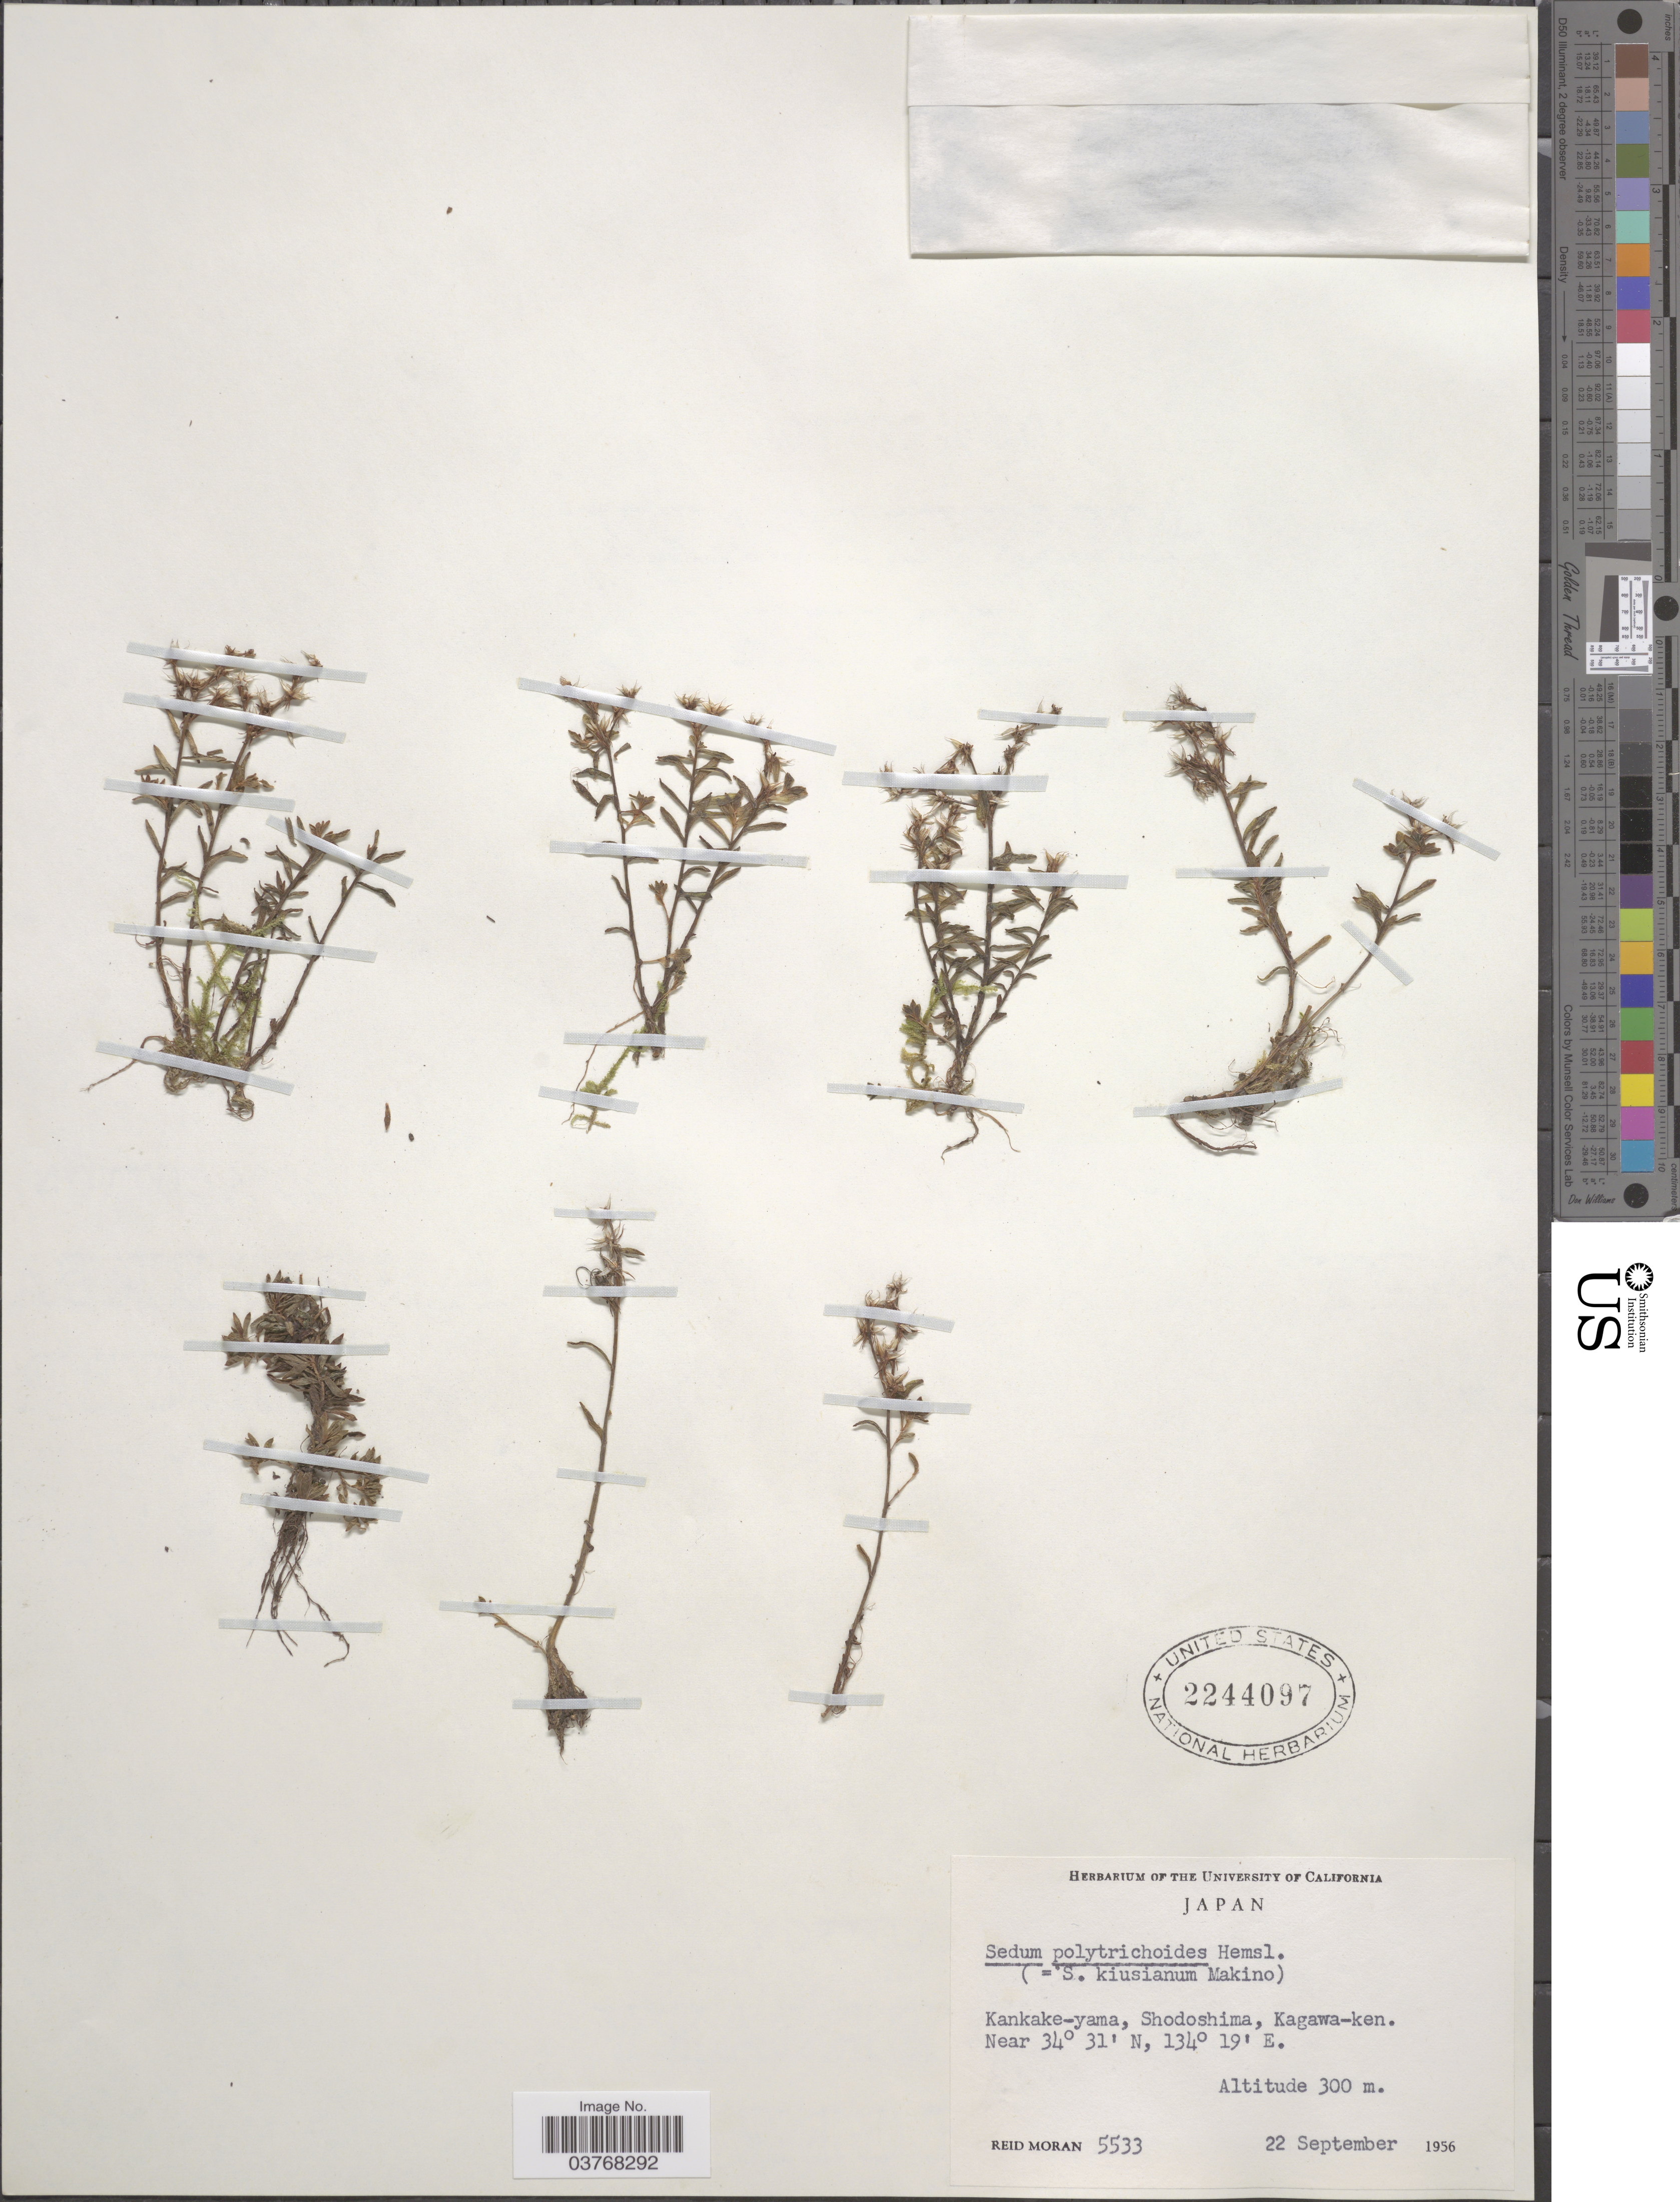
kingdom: Plantae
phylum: Tracheophyta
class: Magnoliopsida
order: Saxifragales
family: Crassulaceae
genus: Sedum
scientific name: Sedum polytrichoides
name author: Hemsl.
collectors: R. Moran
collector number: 5533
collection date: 1956-09-22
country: Japan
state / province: Kagawa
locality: Kankake-yama. Shodoshima, Kagawa-ken.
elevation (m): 300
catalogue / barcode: US 2244097